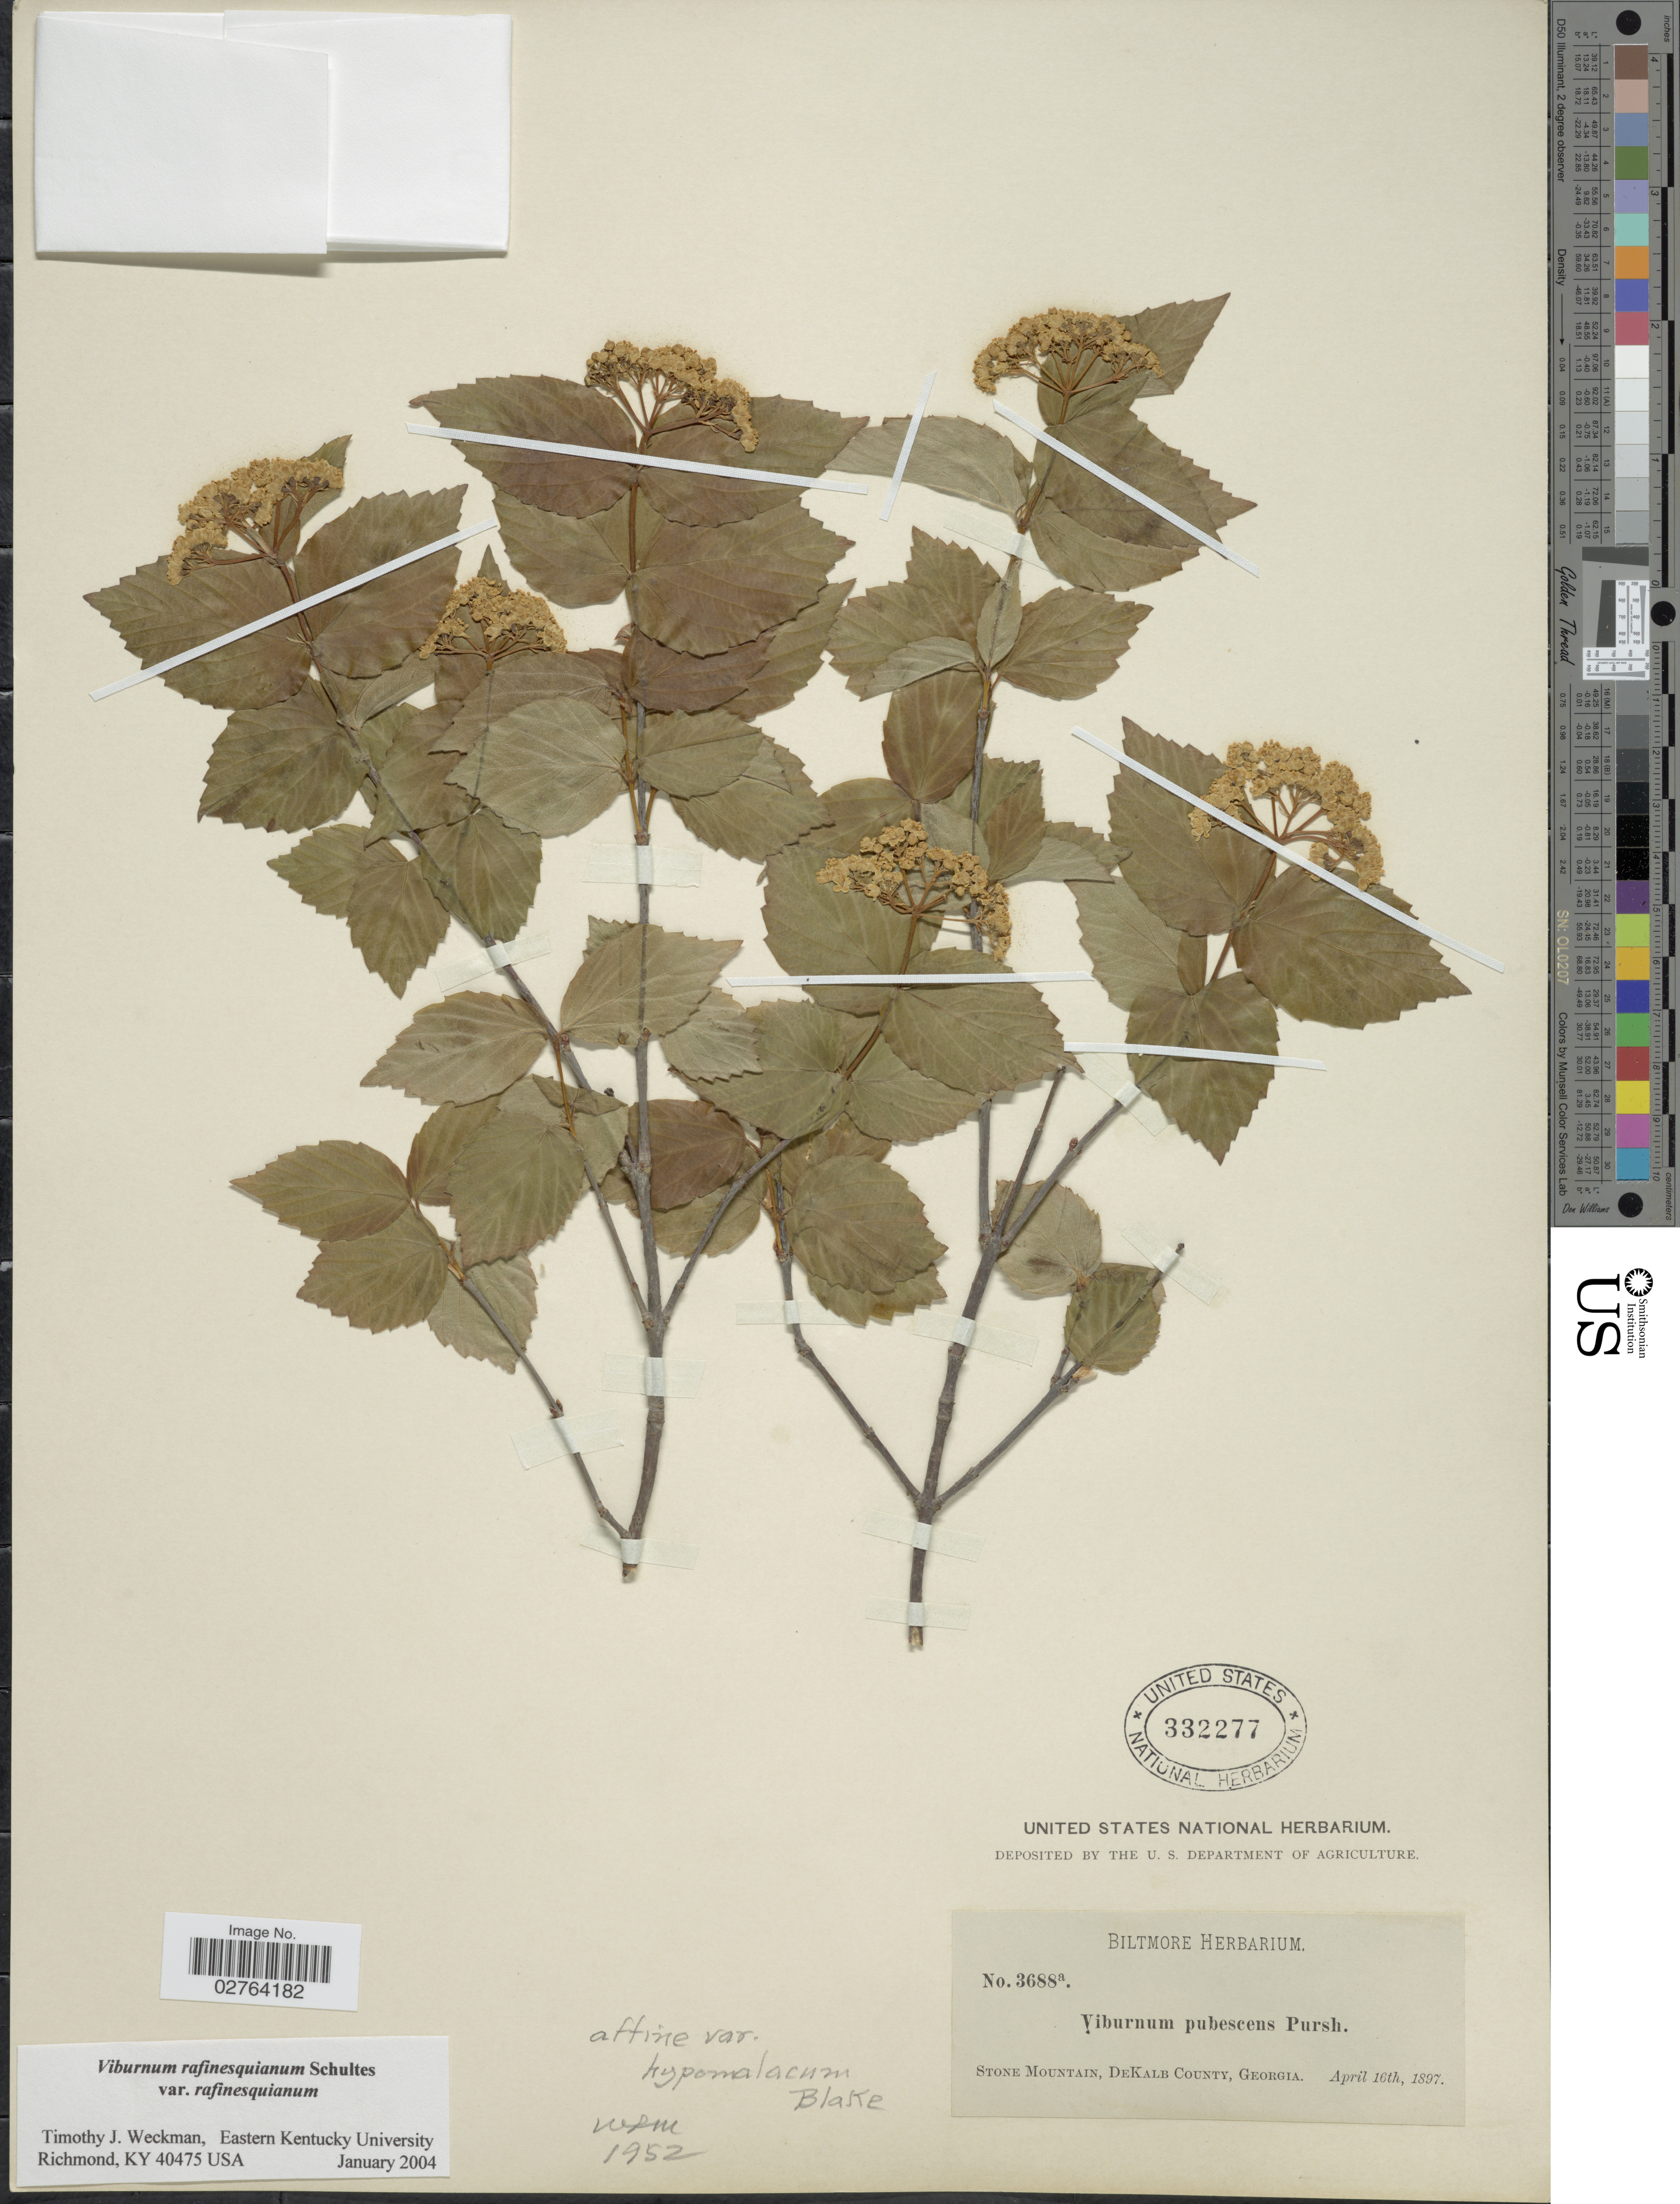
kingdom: Plantae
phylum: Tracheophyta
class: Magnoliopsida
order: Dipsacales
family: Viburnaceae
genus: Viburnum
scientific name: Viburnum rafinesqueanum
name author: Schult.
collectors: ex herb. Biltmore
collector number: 3688a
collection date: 1897-04-16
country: United States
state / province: Georgia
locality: Stone Mountain, DeKalb County.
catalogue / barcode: US 332277